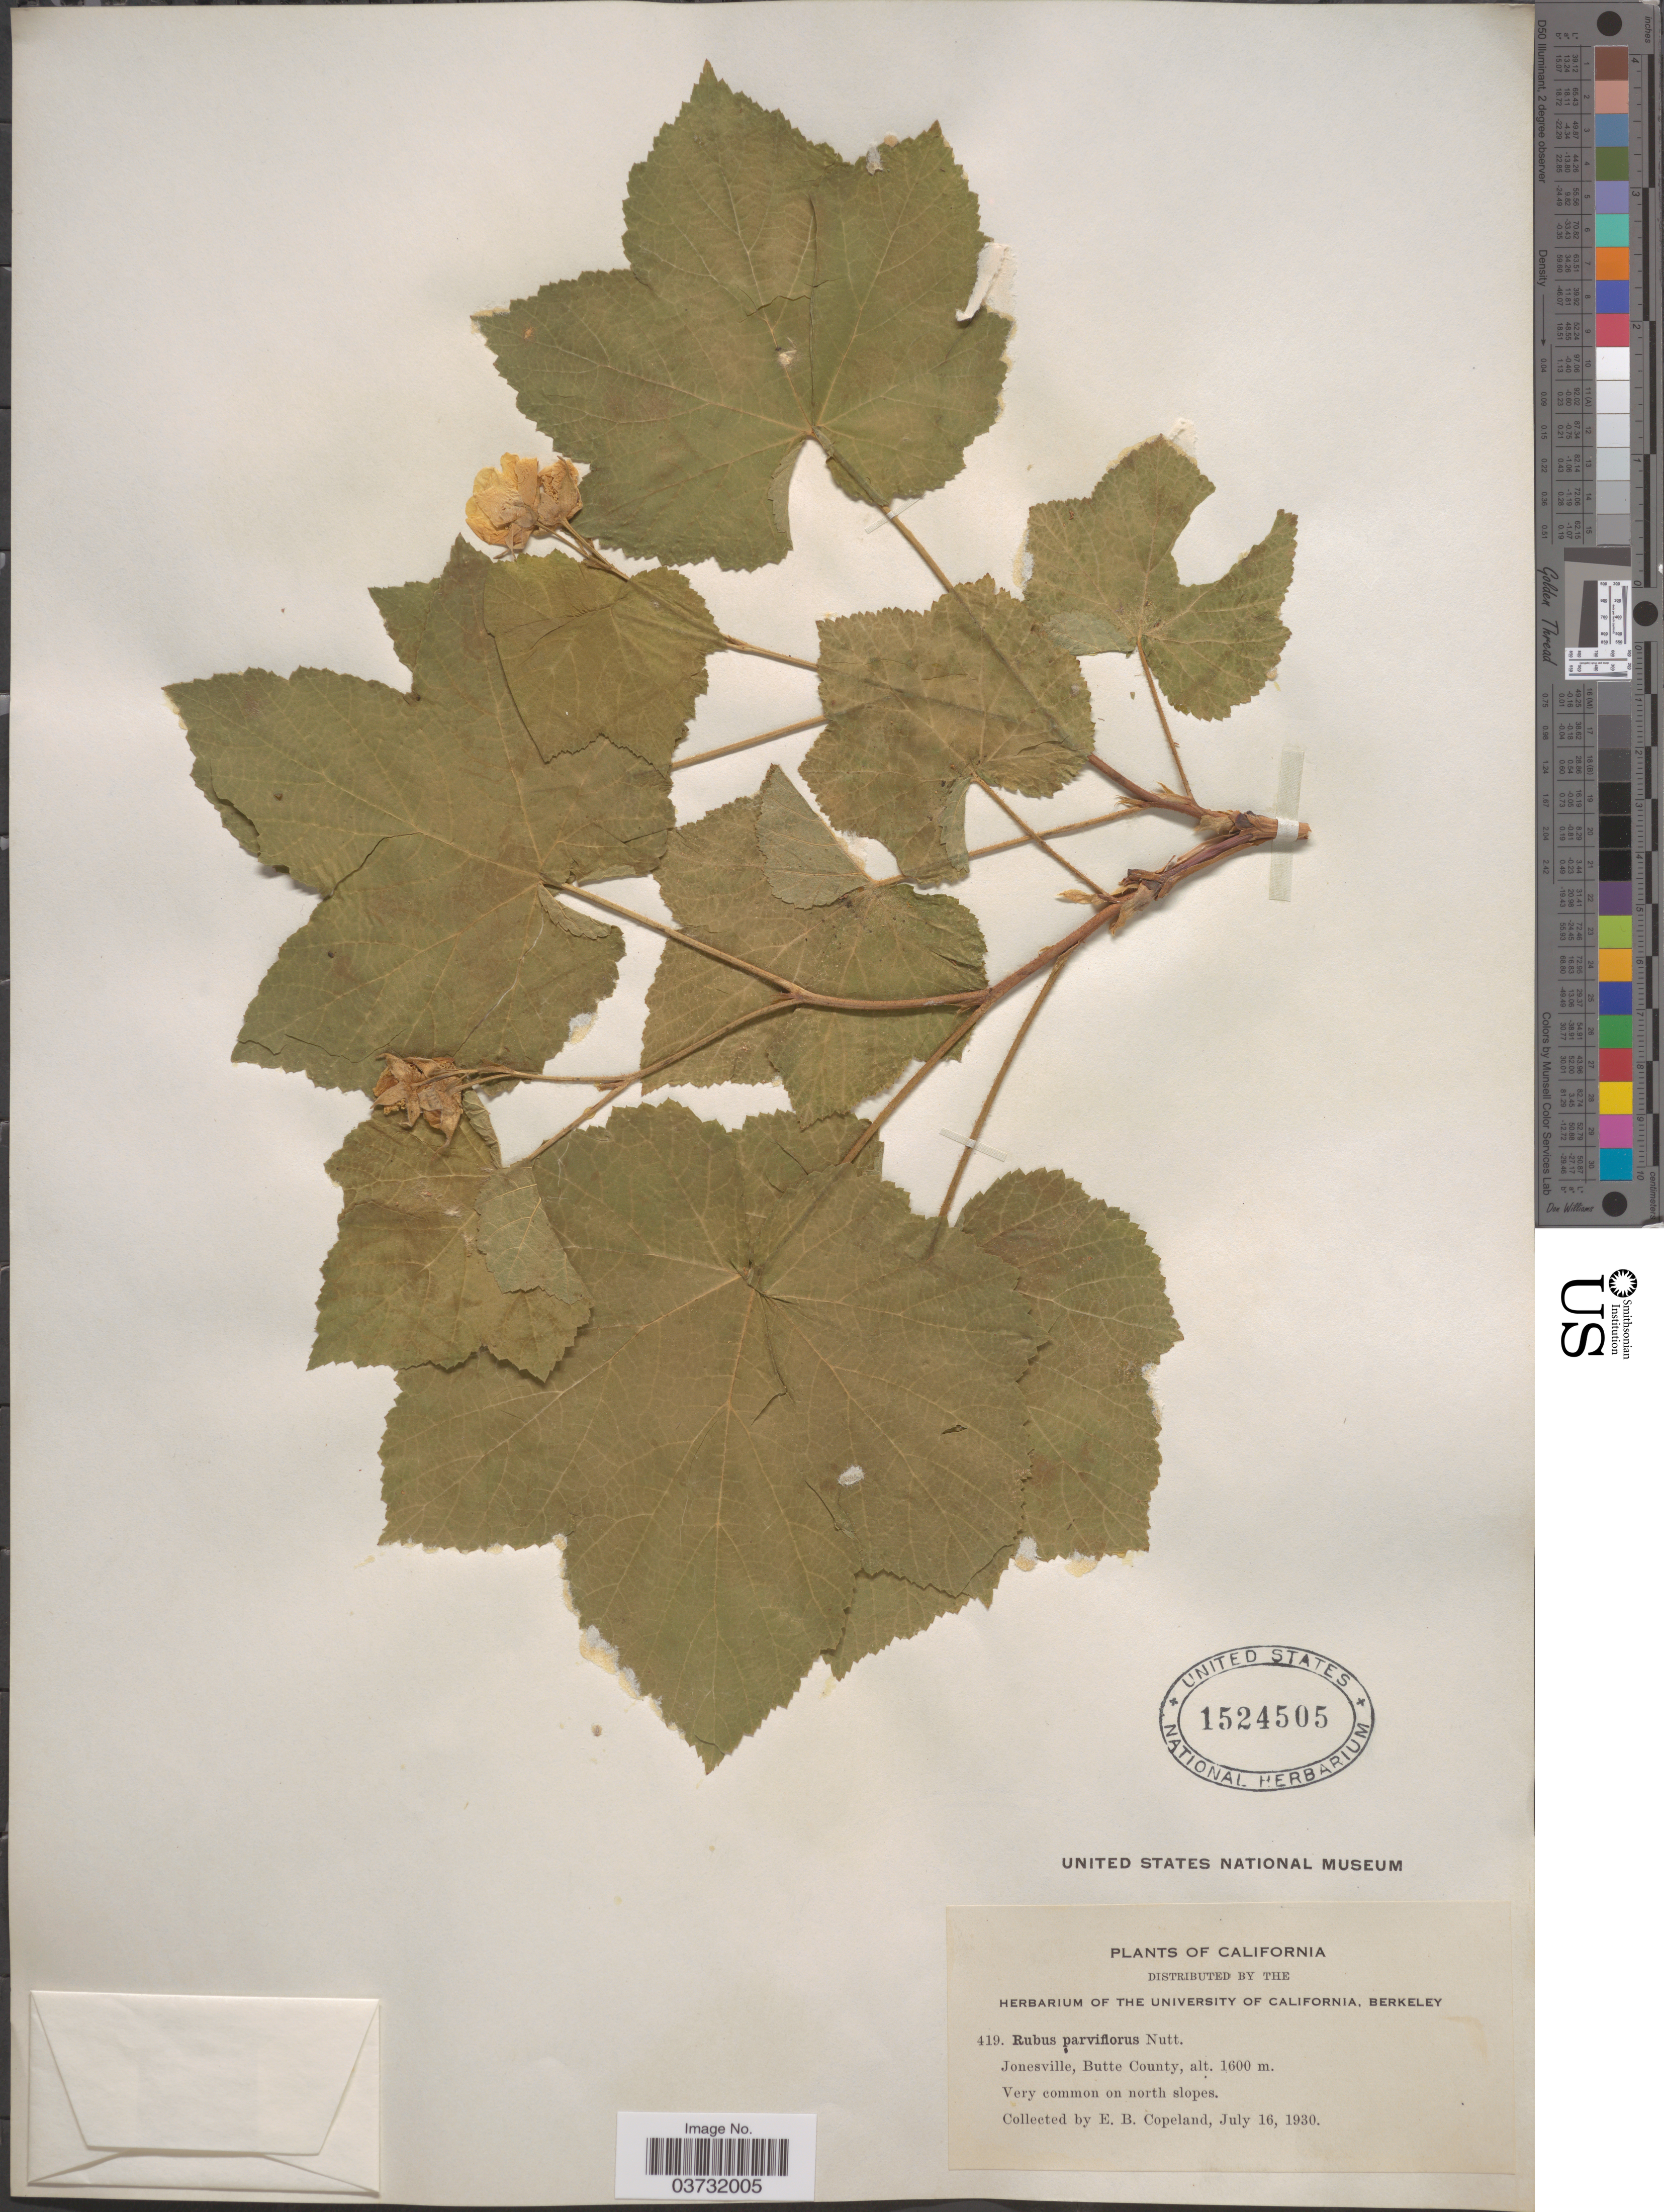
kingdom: Plantae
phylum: Tracheophyta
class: Magnoliopsida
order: Rosales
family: Rosaceae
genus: Rubus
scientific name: Rubus parviflorus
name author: Nutt.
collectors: E. B. Copeland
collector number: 419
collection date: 1930-07-16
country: United States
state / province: California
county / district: Butte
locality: Jonesville, Butte County. On north slopes.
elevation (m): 1600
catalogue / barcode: US 1524505